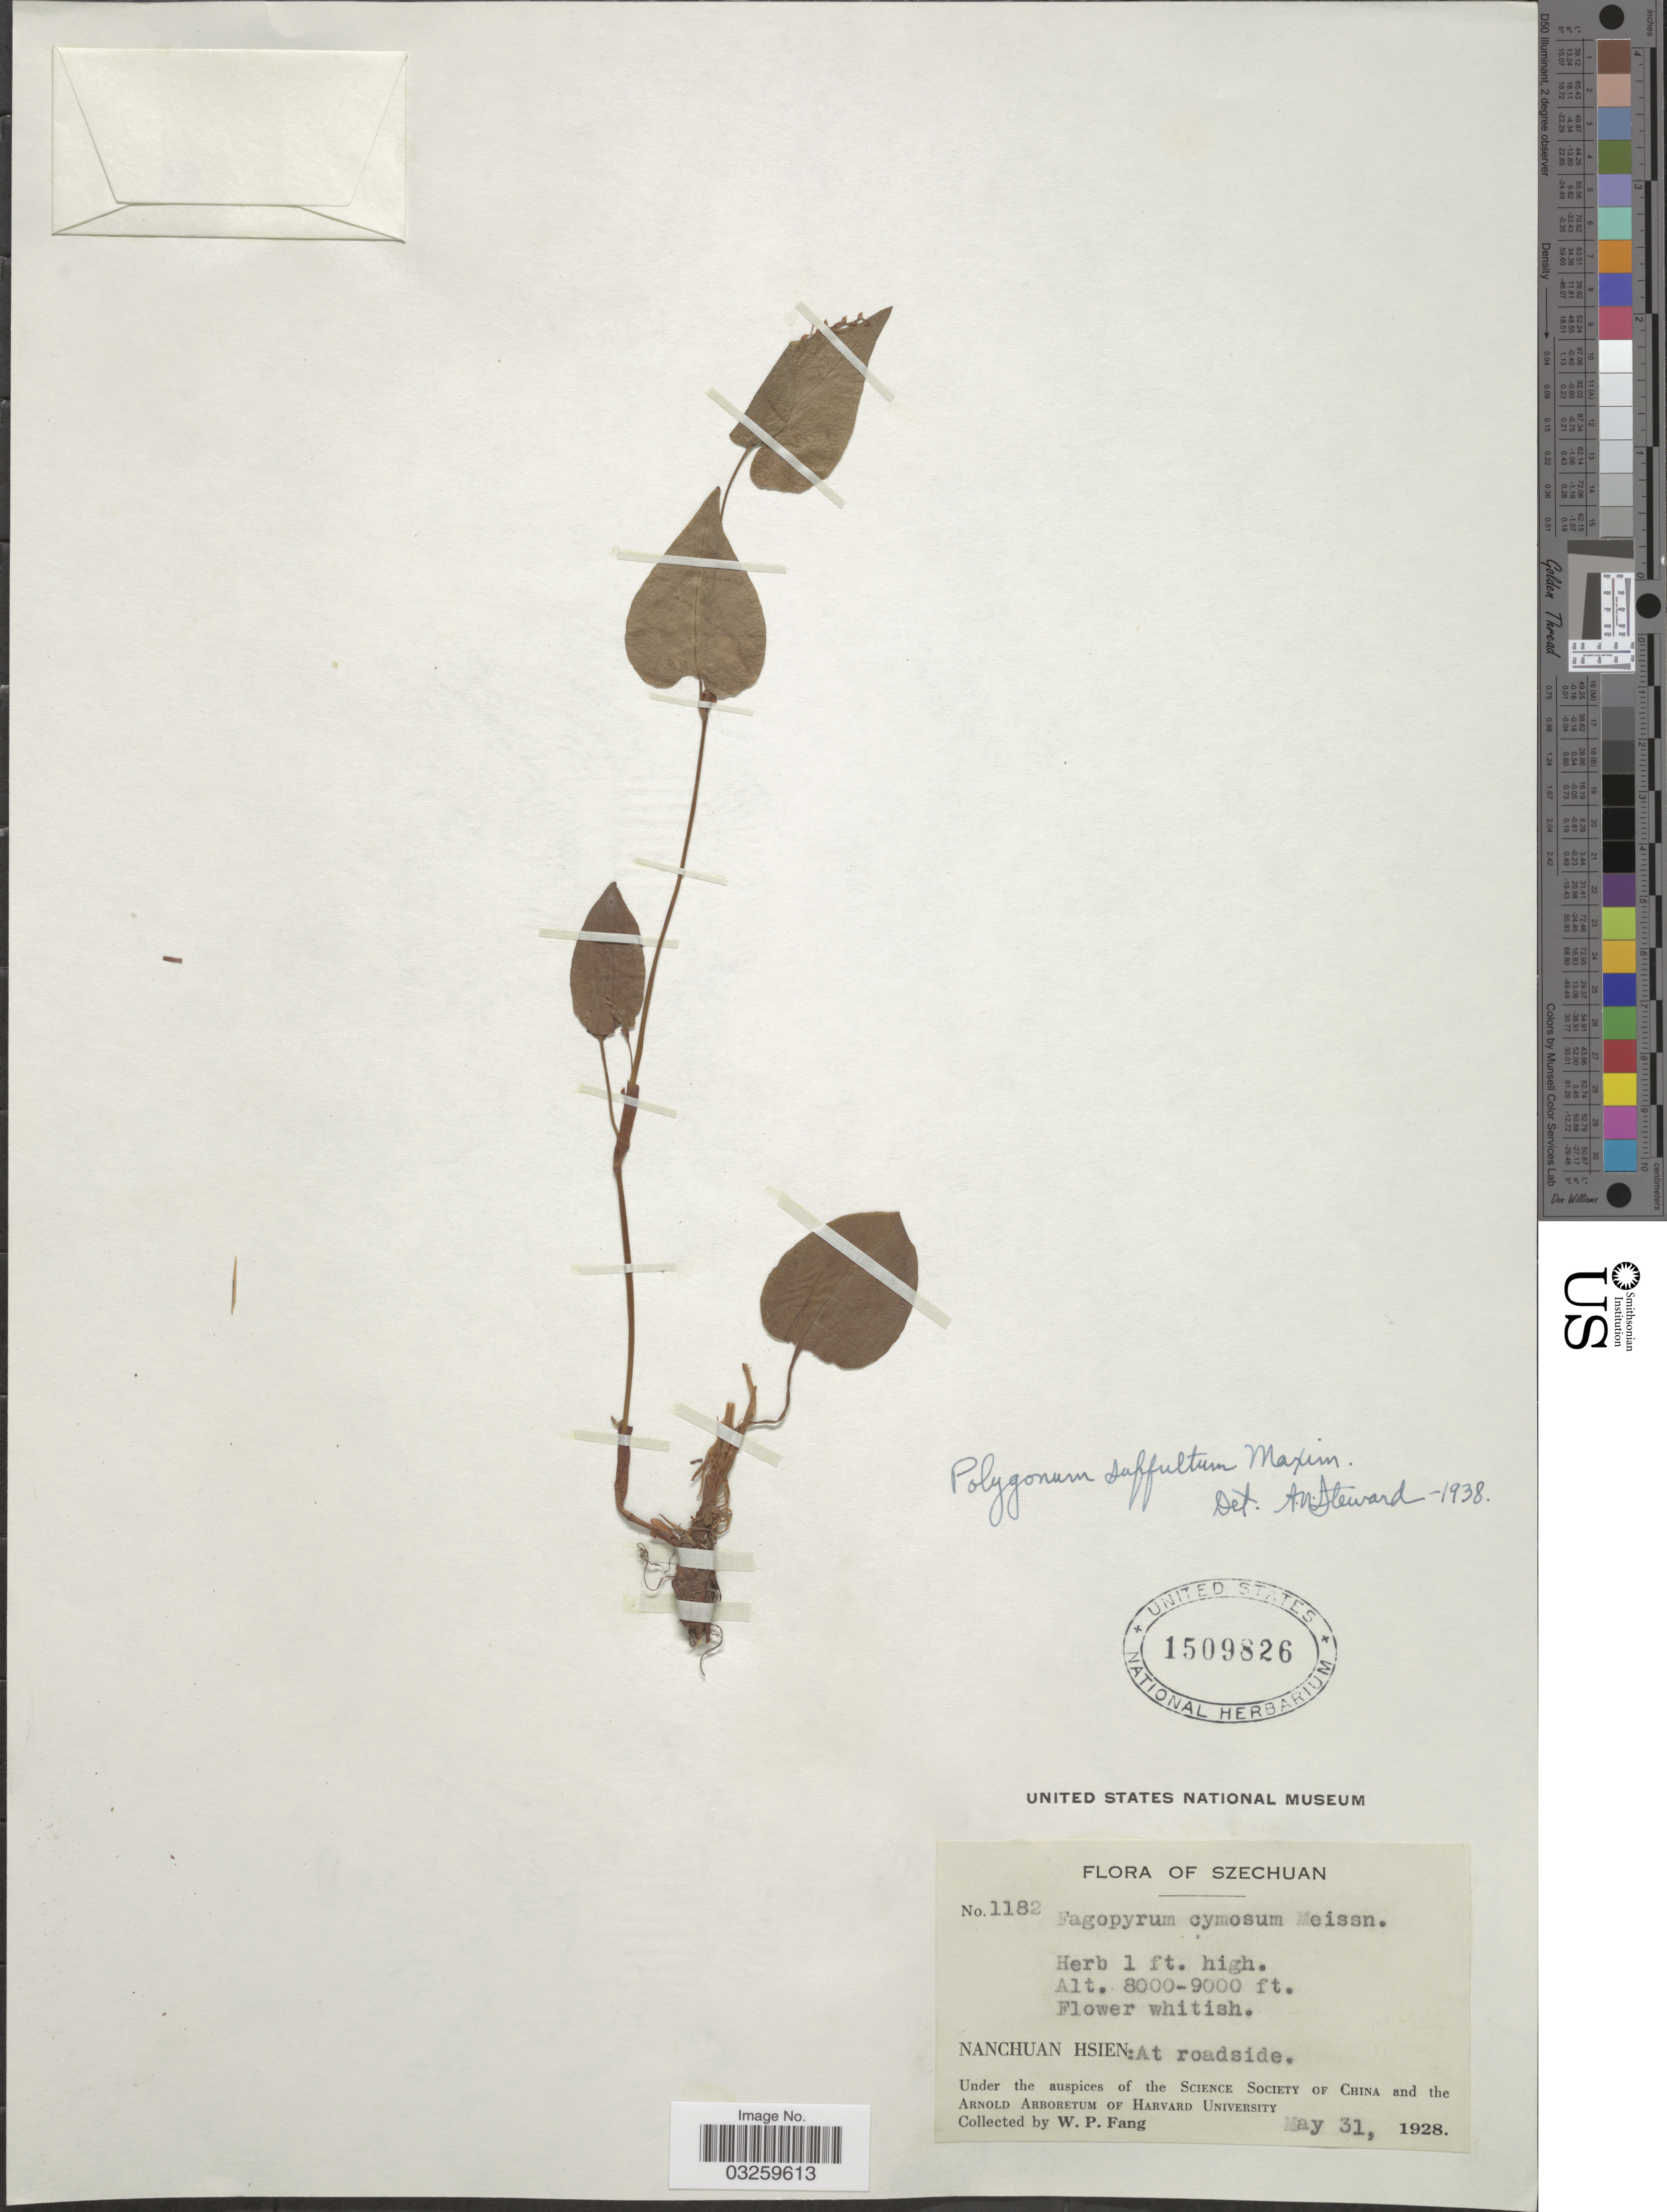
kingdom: Plantae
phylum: Tracheophyta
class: Magnoliopsida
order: Caryophyllales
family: Polygonaceae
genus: Bistorta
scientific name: Bistorta suffulta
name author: (Maxim.) Greene ex H. Gross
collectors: W. P. Fang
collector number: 1182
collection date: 1928-05-31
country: China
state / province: Sichuan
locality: Szechuan, Nanchuan Hsien: At roadside.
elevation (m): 2438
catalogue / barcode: US 1509826